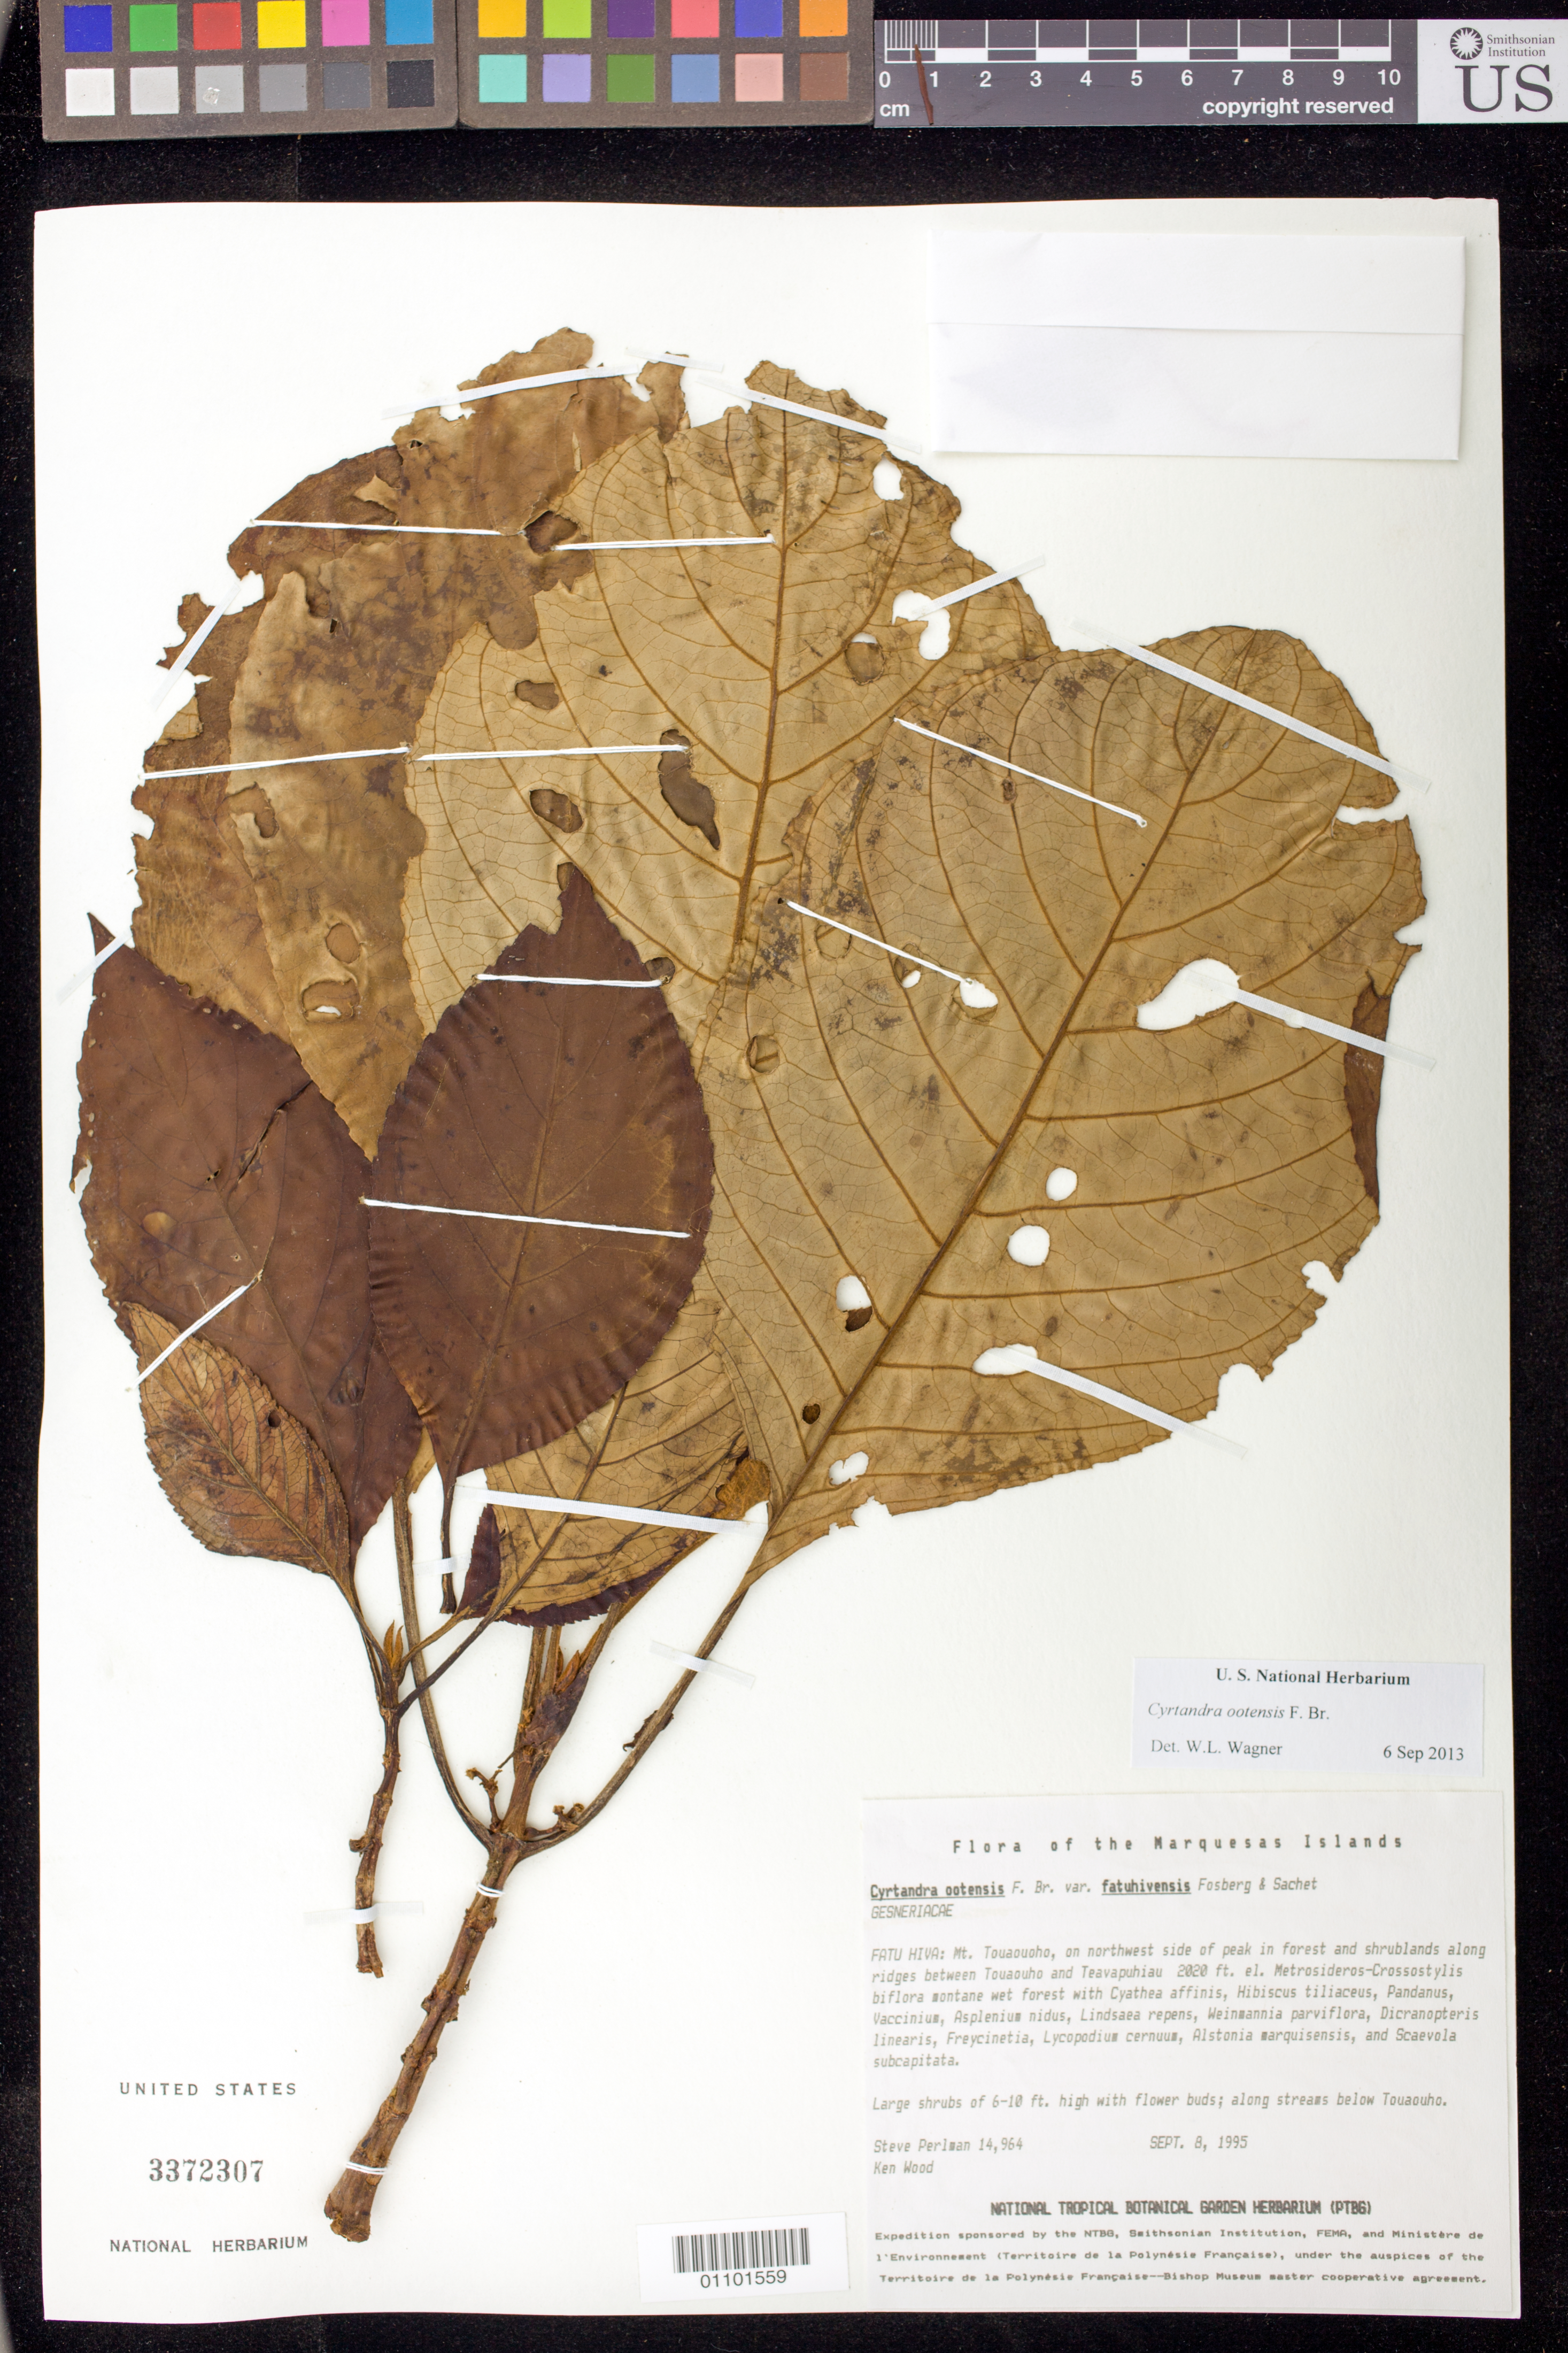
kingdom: Plantae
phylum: Tracheophyta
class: Magnoliopsida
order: Lamiales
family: Gesneriaceae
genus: Cyrtandra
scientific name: Cyrtandra ootensis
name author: F. Br.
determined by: Wagner, W. L., (BOT), Smithsonian Institution - National Museum of Natural History (UNITED STATES)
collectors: S. P. Perlman & K. R. Wood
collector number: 14964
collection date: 1995-09-08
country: French Polynesia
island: Fatu Hiva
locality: Mt. Touaouoho, on NW side of peak, along ridges between Touaouho and Teavapuhiau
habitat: Along streams below Touaouho. In forest and shrublands with Metrosideros - Crossostylis biflora montane wet forest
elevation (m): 616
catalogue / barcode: US 3372307